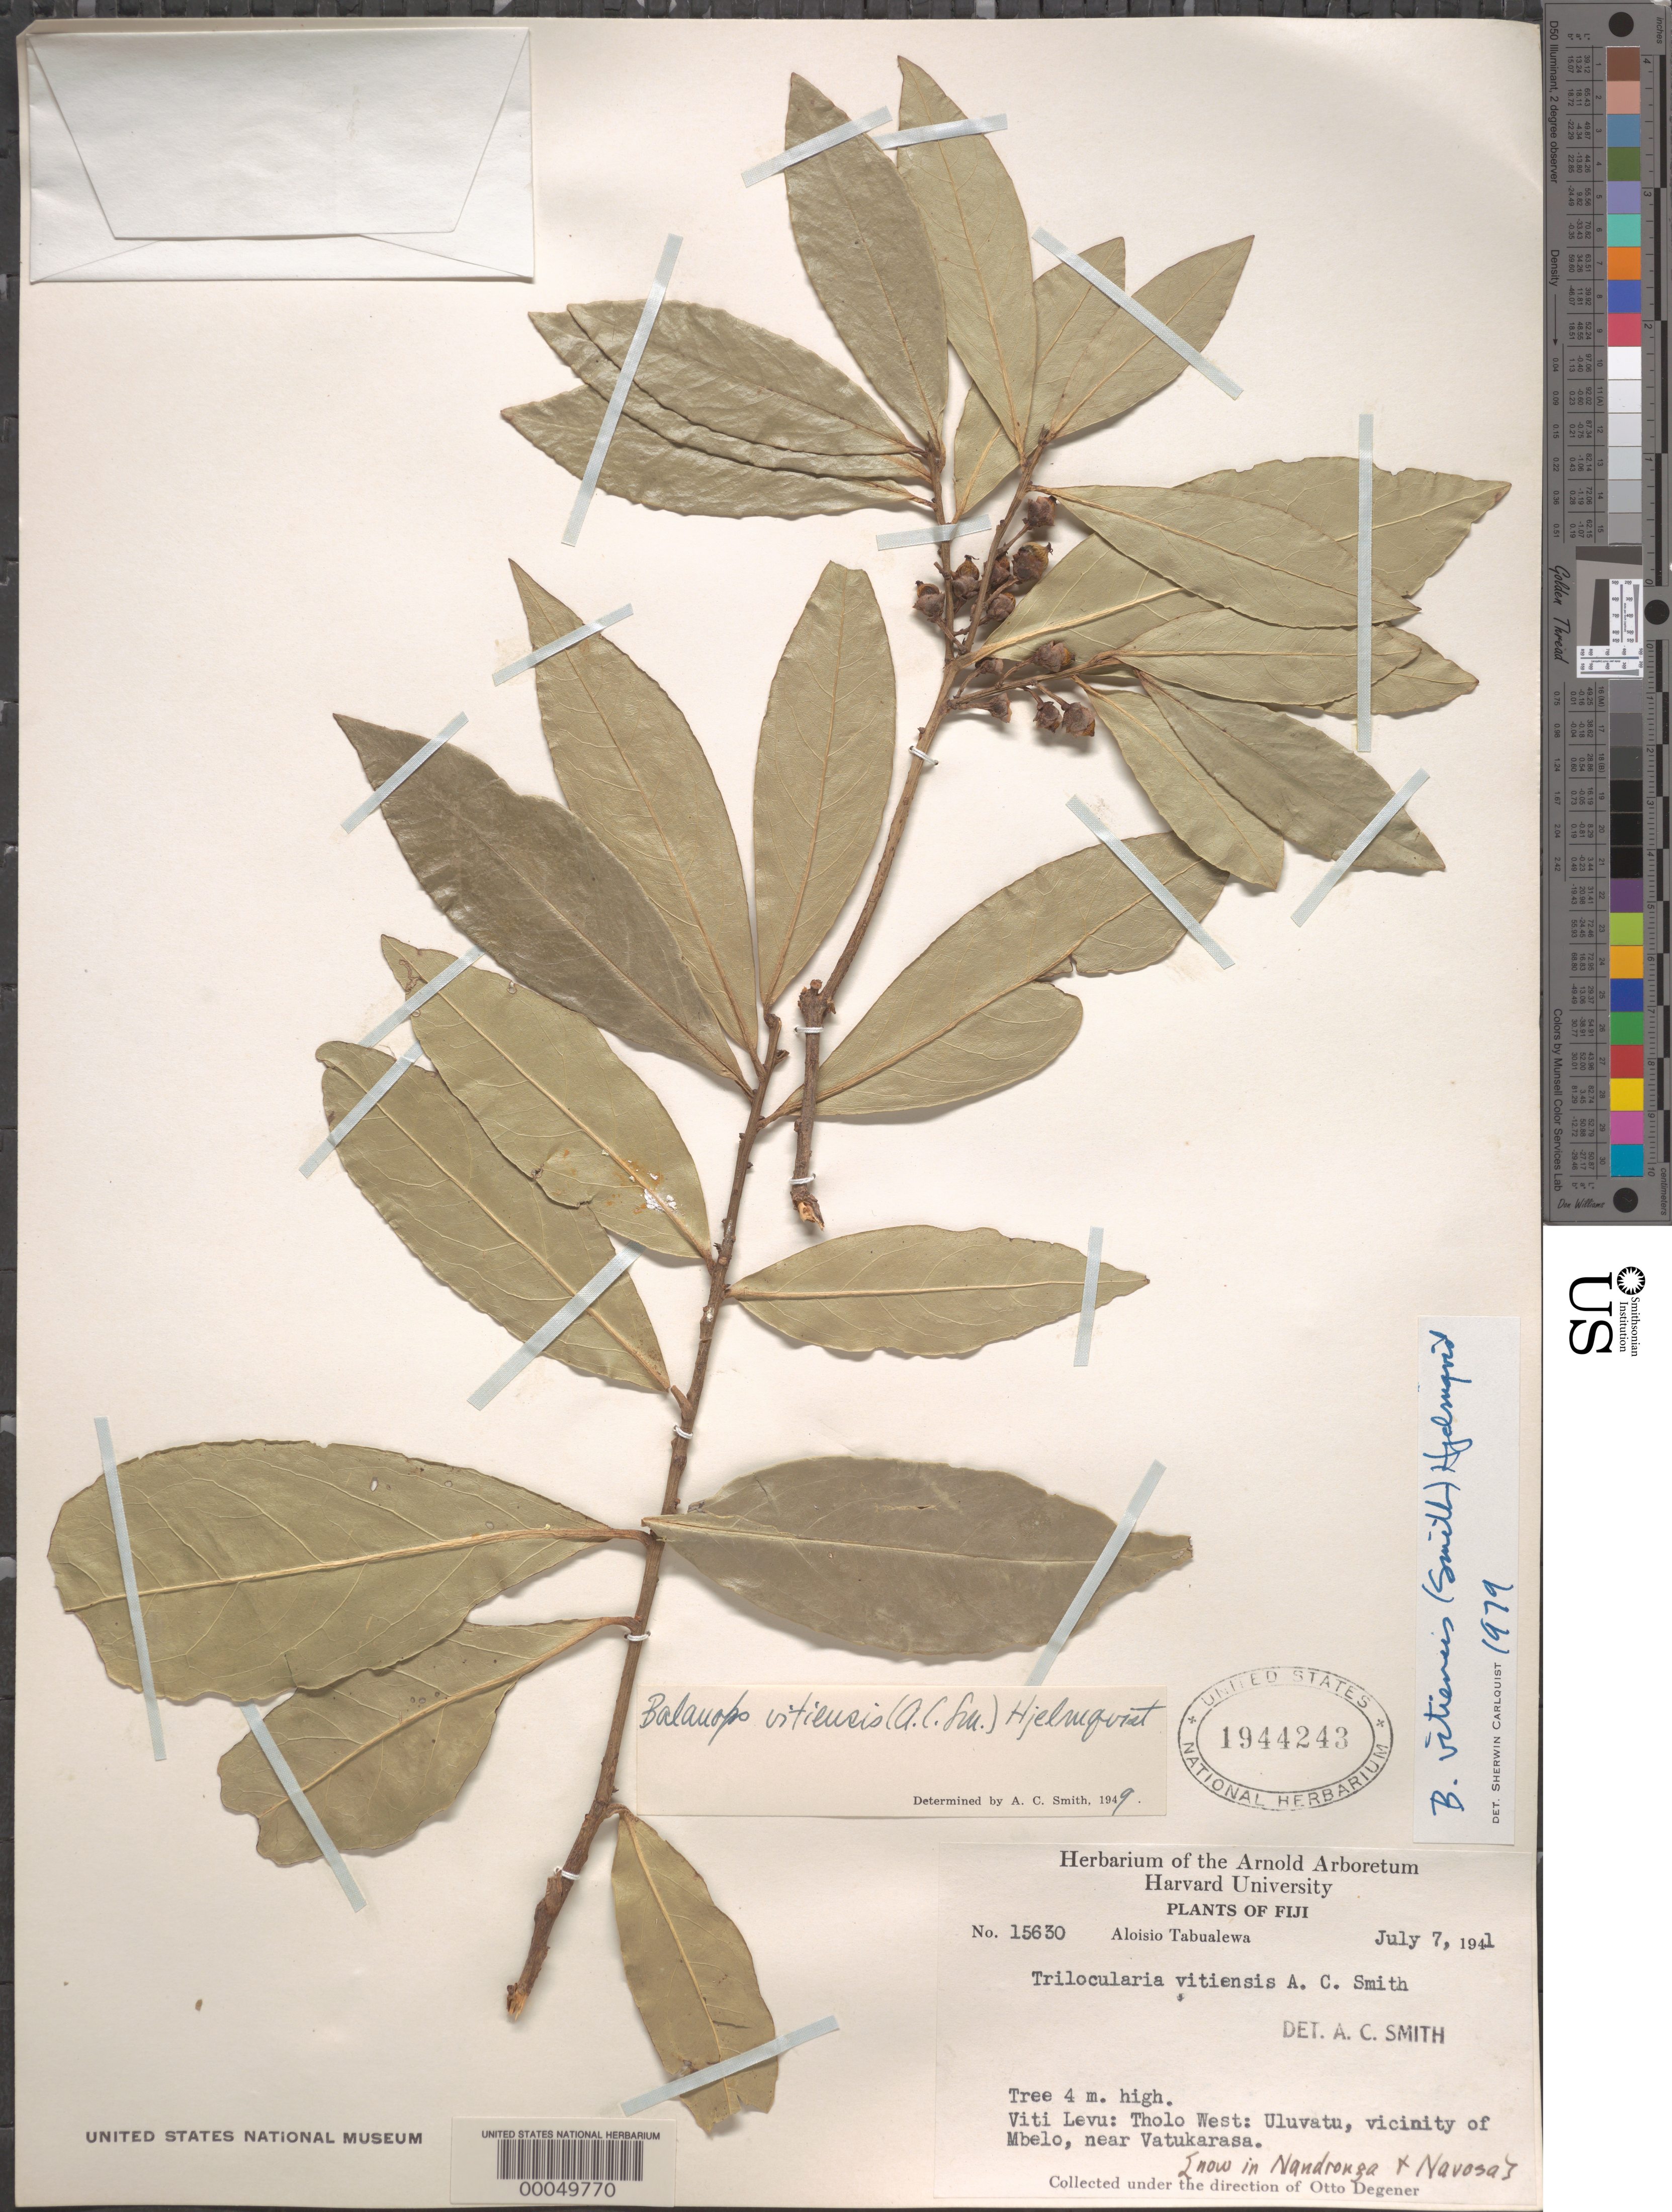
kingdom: Plantae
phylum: Tracheophyta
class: Magnoliopsida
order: Malpighiales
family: Balanopaceae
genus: Balanops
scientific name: Balanops vitiensis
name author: (A.C. Sm.) Hjelmq.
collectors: A. C. Smith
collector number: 15630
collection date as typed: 07 Jul 1941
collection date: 1941-07-07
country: Fiji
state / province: Central Division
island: Viti Levu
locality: Tholo w: uluvatu, vicinity of mbelo, near vatukarasa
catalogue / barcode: US 1944243